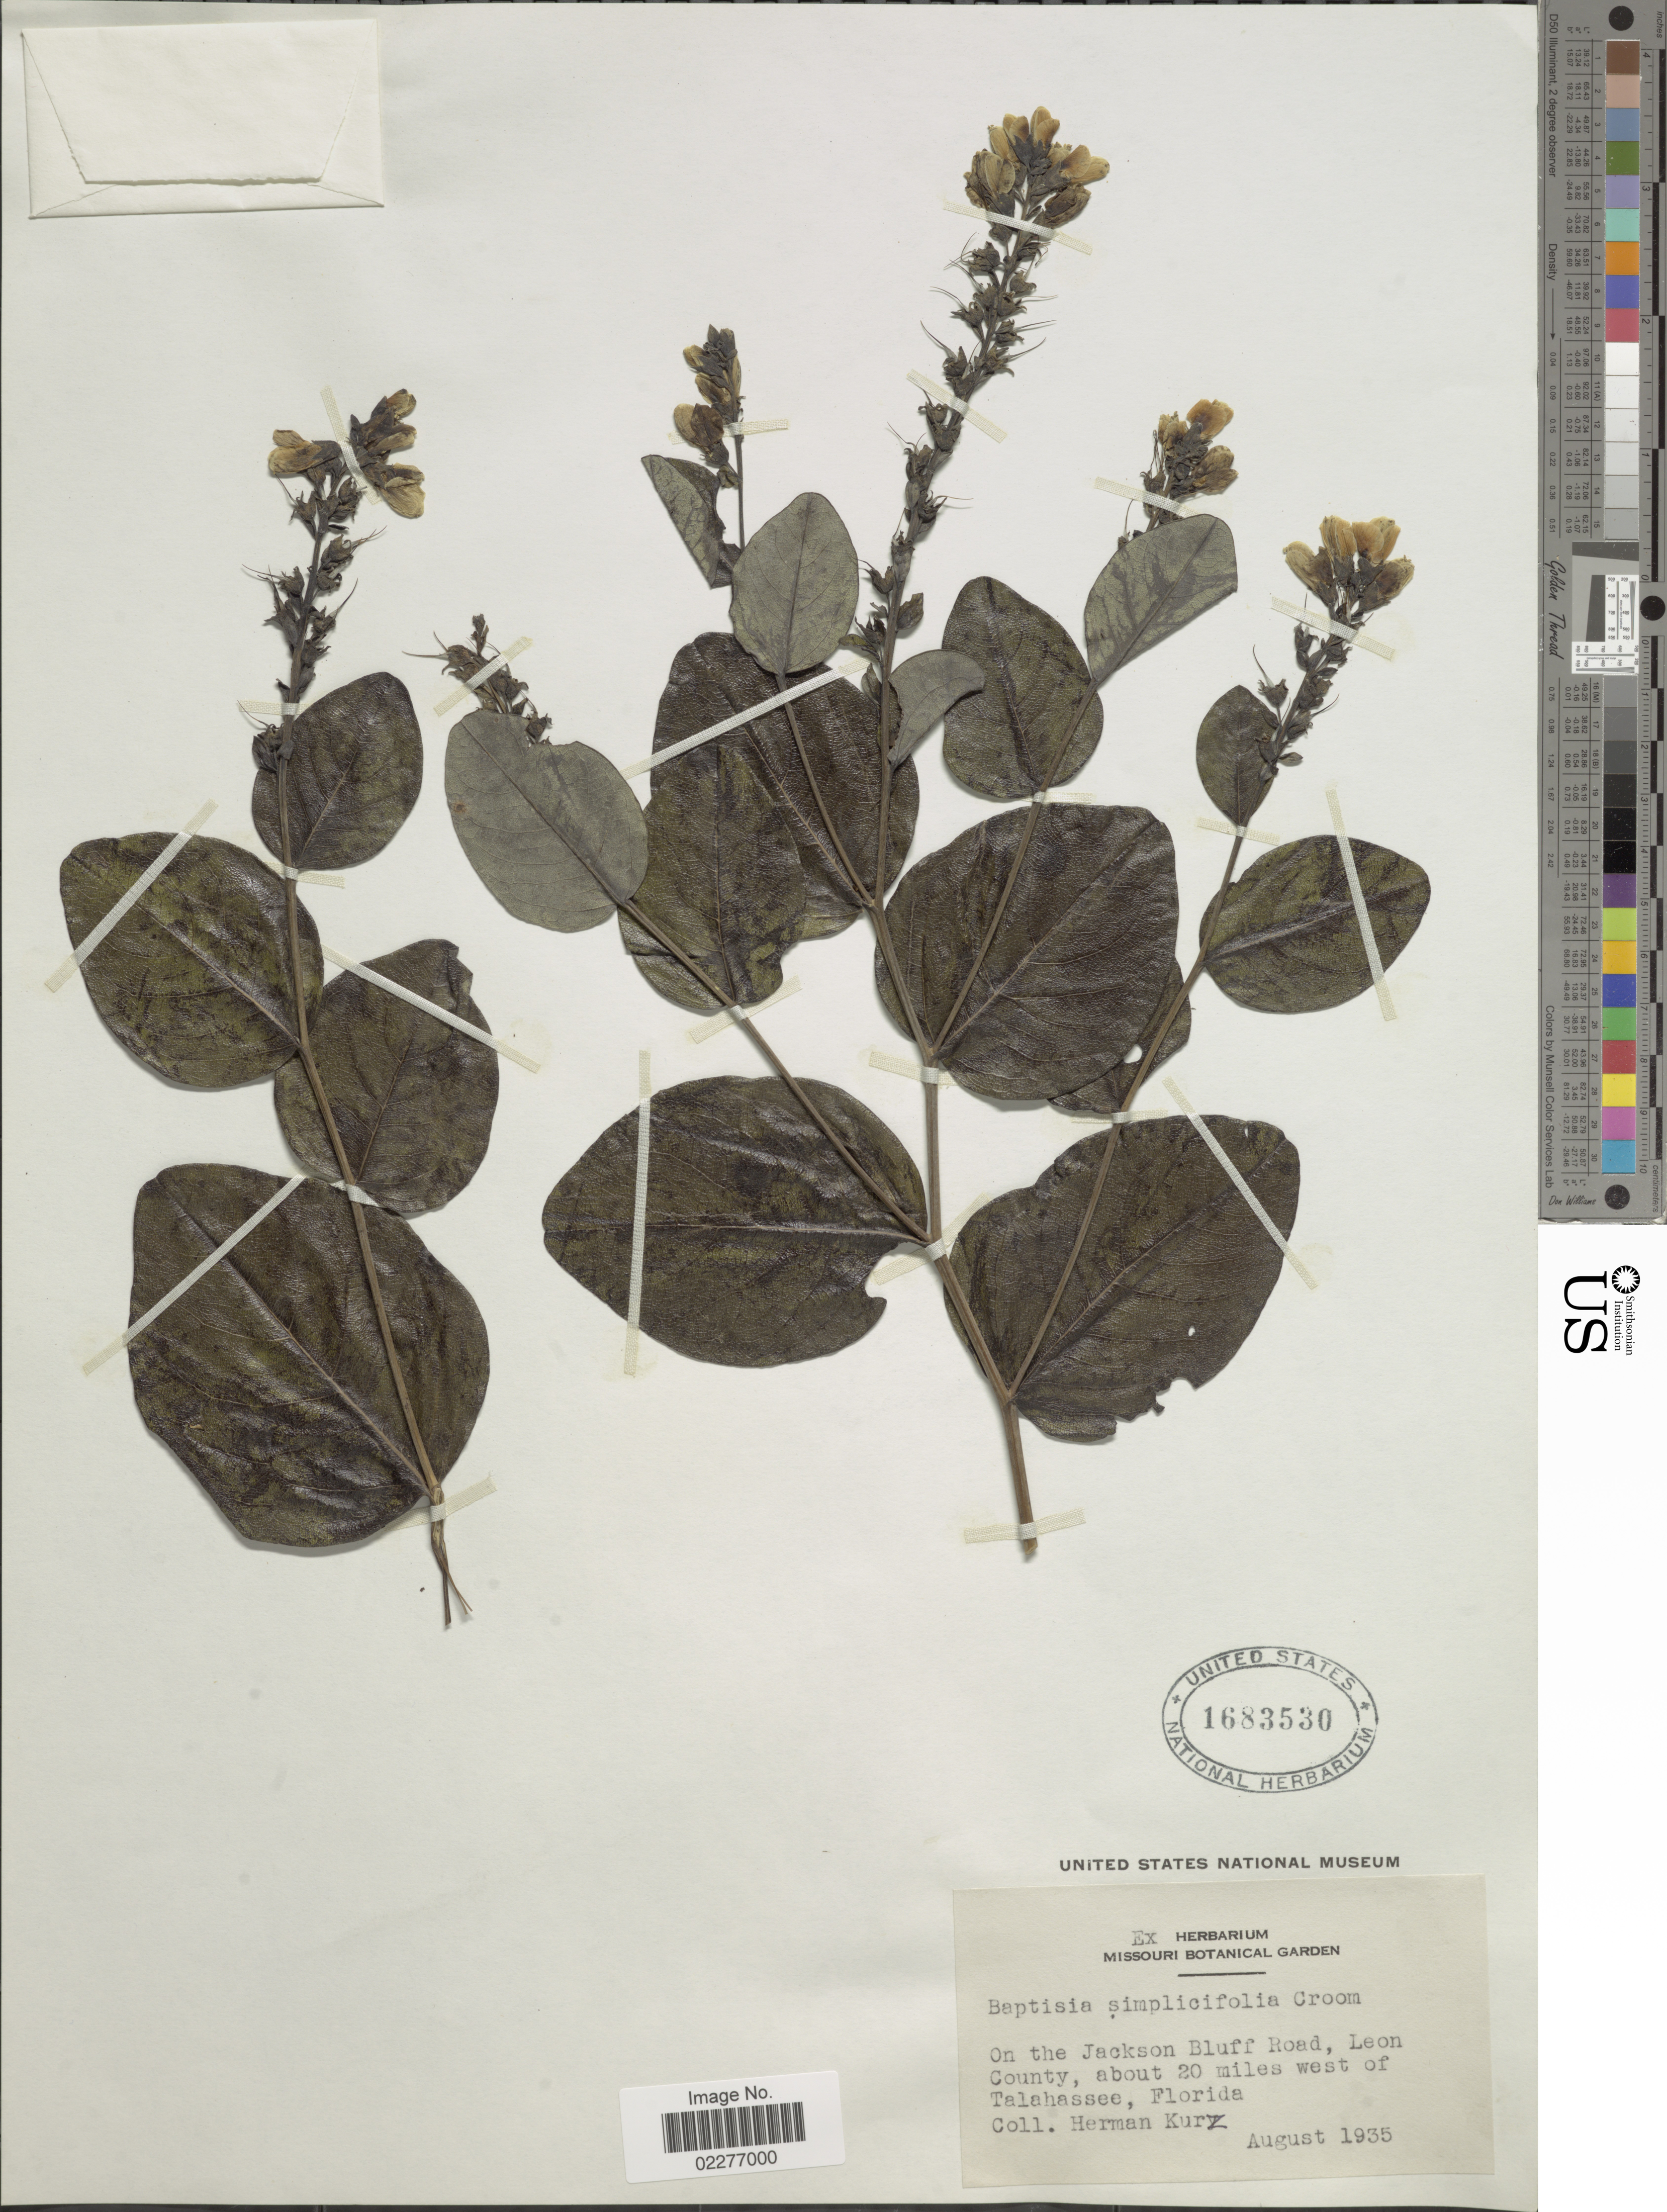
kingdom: Plantae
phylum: Tracheophyta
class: Magnoliopsida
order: Fabales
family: Fabaceae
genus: Baptisia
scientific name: Baptisia simplicifolia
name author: Croom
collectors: H. Kurz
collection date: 1935-08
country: United States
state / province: Florida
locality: On the Jackson Bluff Road, Leon County, about 20 miles west of Talahassee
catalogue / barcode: US 1683530